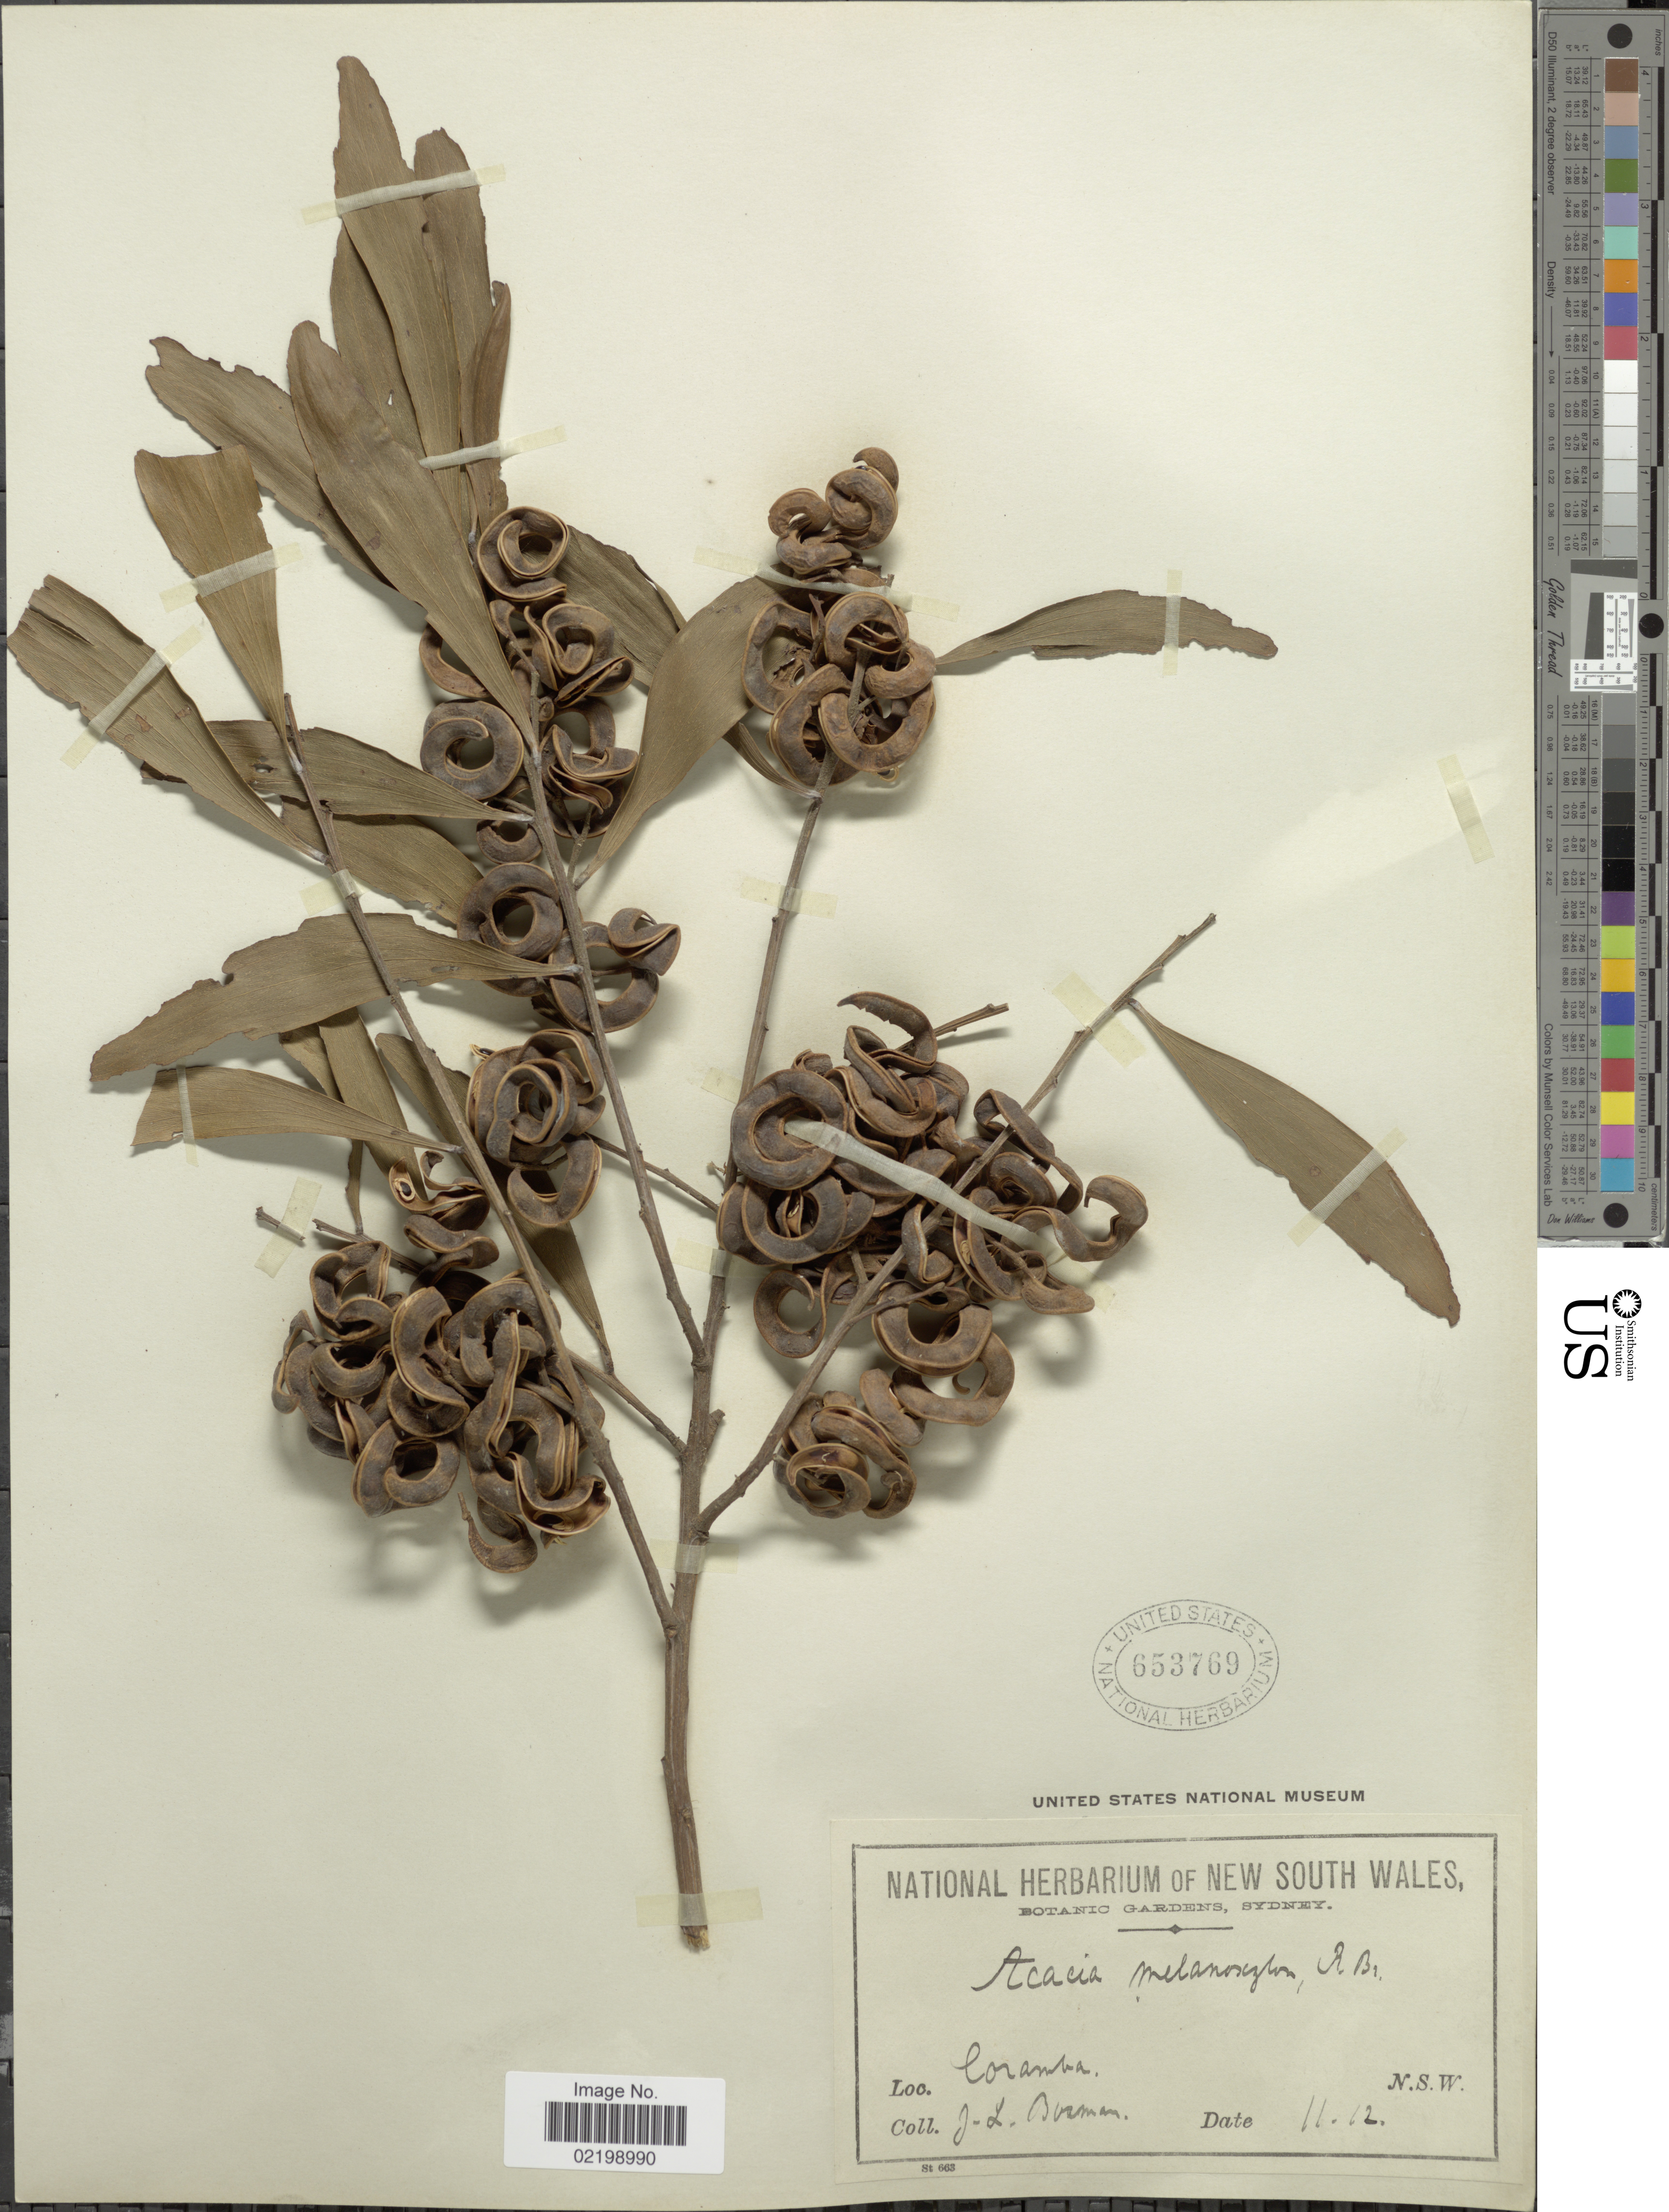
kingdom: Plantae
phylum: Tracheophyta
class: Magnoliopsida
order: Fabales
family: Fabaceae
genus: Acacia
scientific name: Acacia melanoxylon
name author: R. Br.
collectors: J. Borman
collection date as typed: Transcribed d/m/y: /11/12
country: Australia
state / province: New South Wales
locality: Coramba, N.S.W.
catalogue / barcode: US 653769